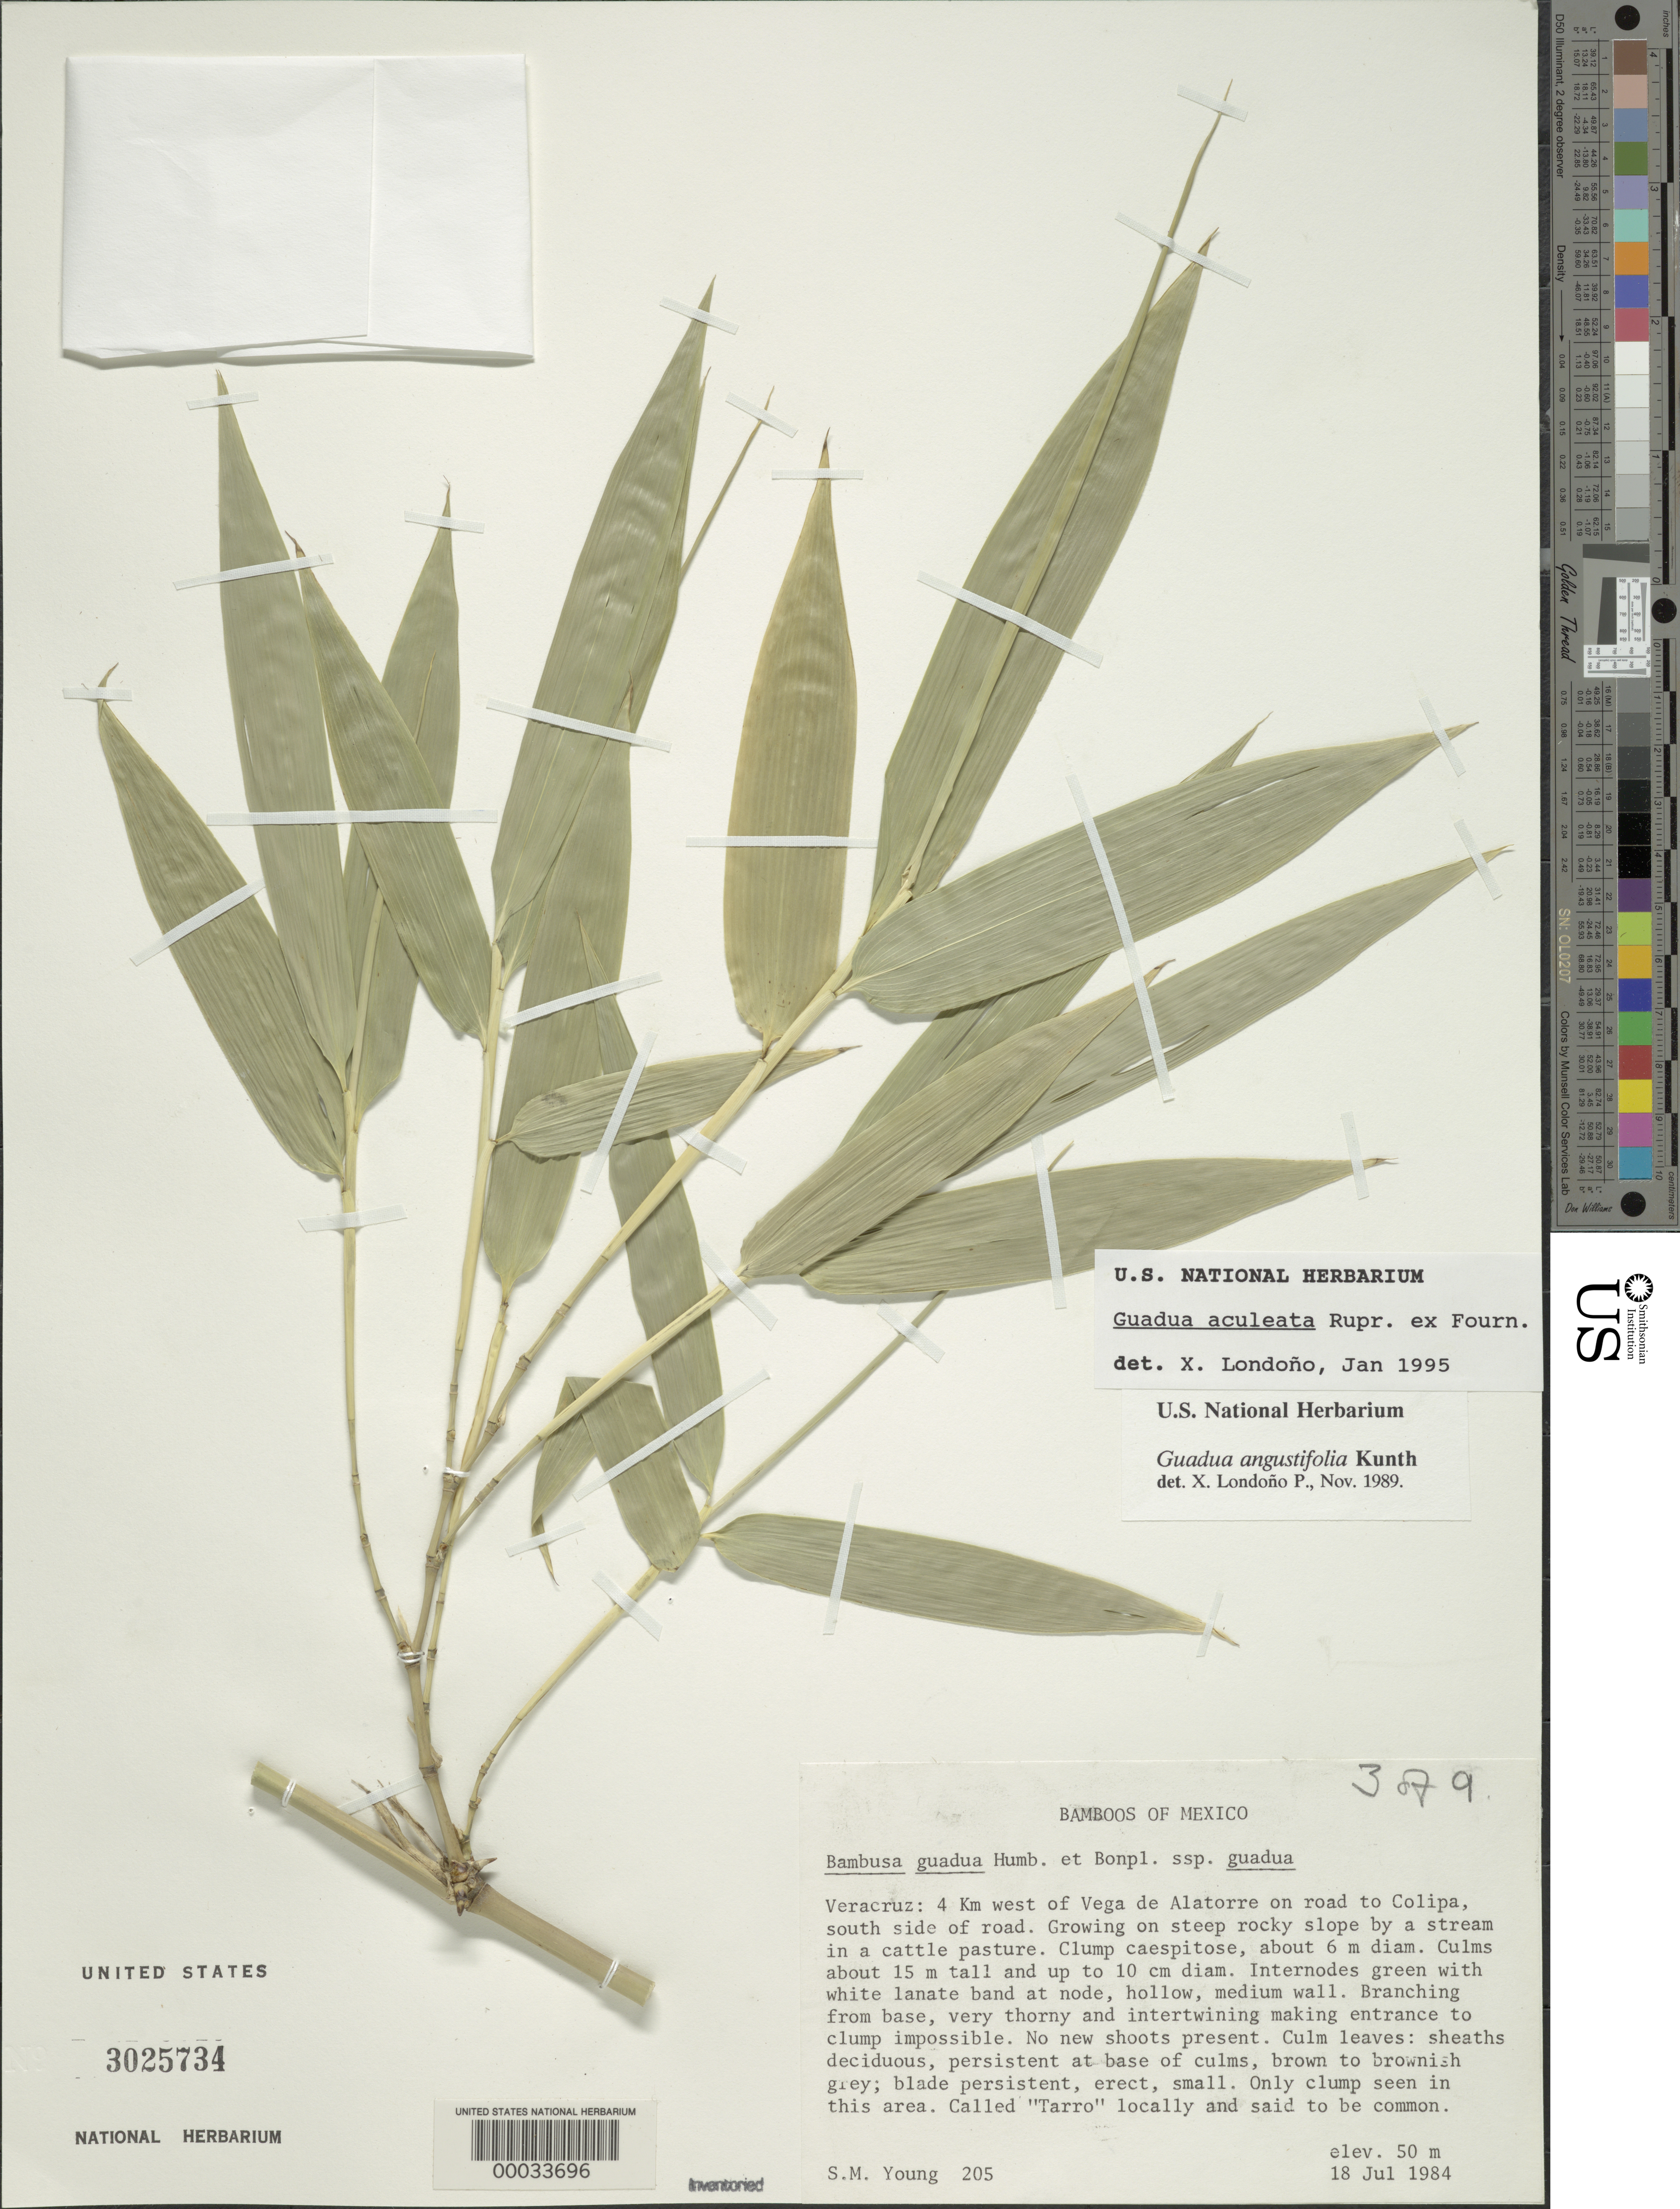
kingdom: Plantae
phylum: Tracheophyta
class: Liliopsida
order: Poales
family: Poaceae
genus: Guadua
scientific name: Guadua aculeata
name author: Rupr. ex E. Fourn.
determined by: Londoño, X., (TULV), Jardin Botanico "Juan Maria Cespedes"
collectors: S. Young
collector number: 205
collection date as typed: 18 Jul 1984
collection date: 1984-07-18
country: Mexico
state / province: Veracruz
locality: Vega de alatorre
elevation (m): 50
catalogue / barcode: US 3025734